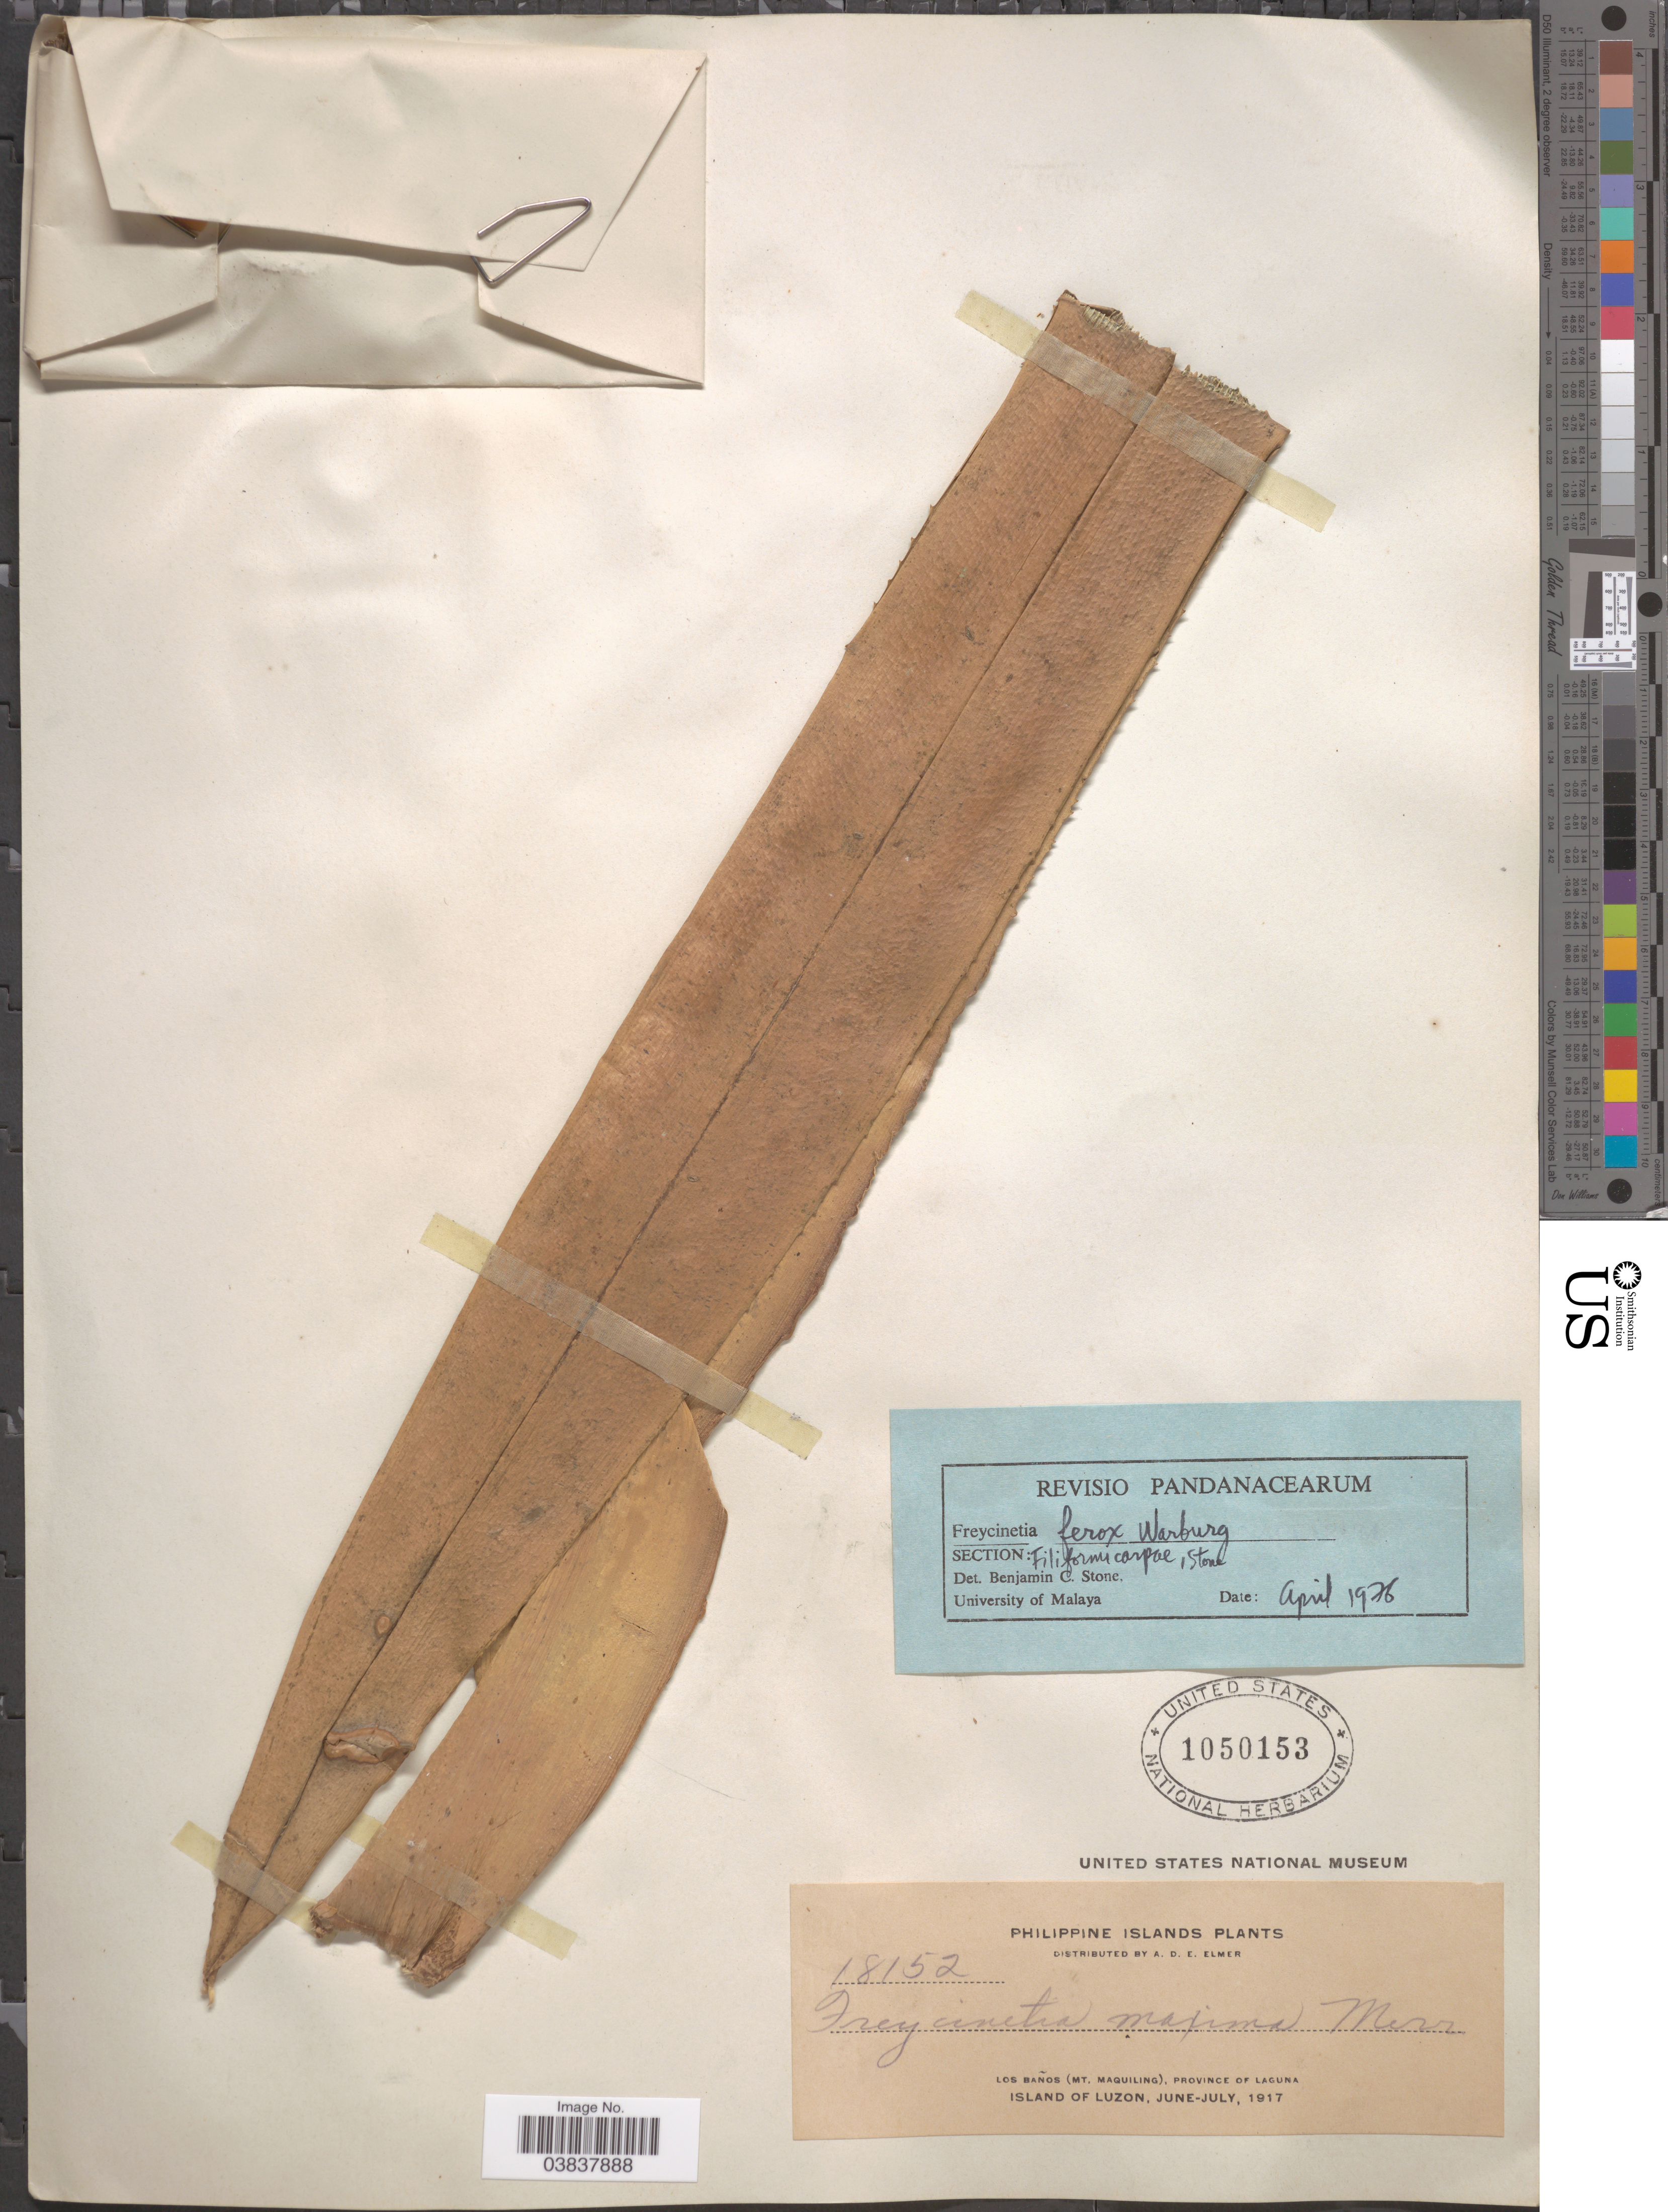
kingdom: Plantae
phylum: Tracheophyta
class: Liliopsida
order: Pandanales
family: Pandanaceae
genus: Freycinetia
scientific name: Freycinetia formosana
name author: Hemsl.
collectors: A. D. E. Elmer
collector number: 18152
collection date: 1917-06/1917-07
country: Philippines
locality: Los Baños (Mt. Maquiling), Province of Laguna, Island of Luzon.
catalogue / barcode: US 1050153